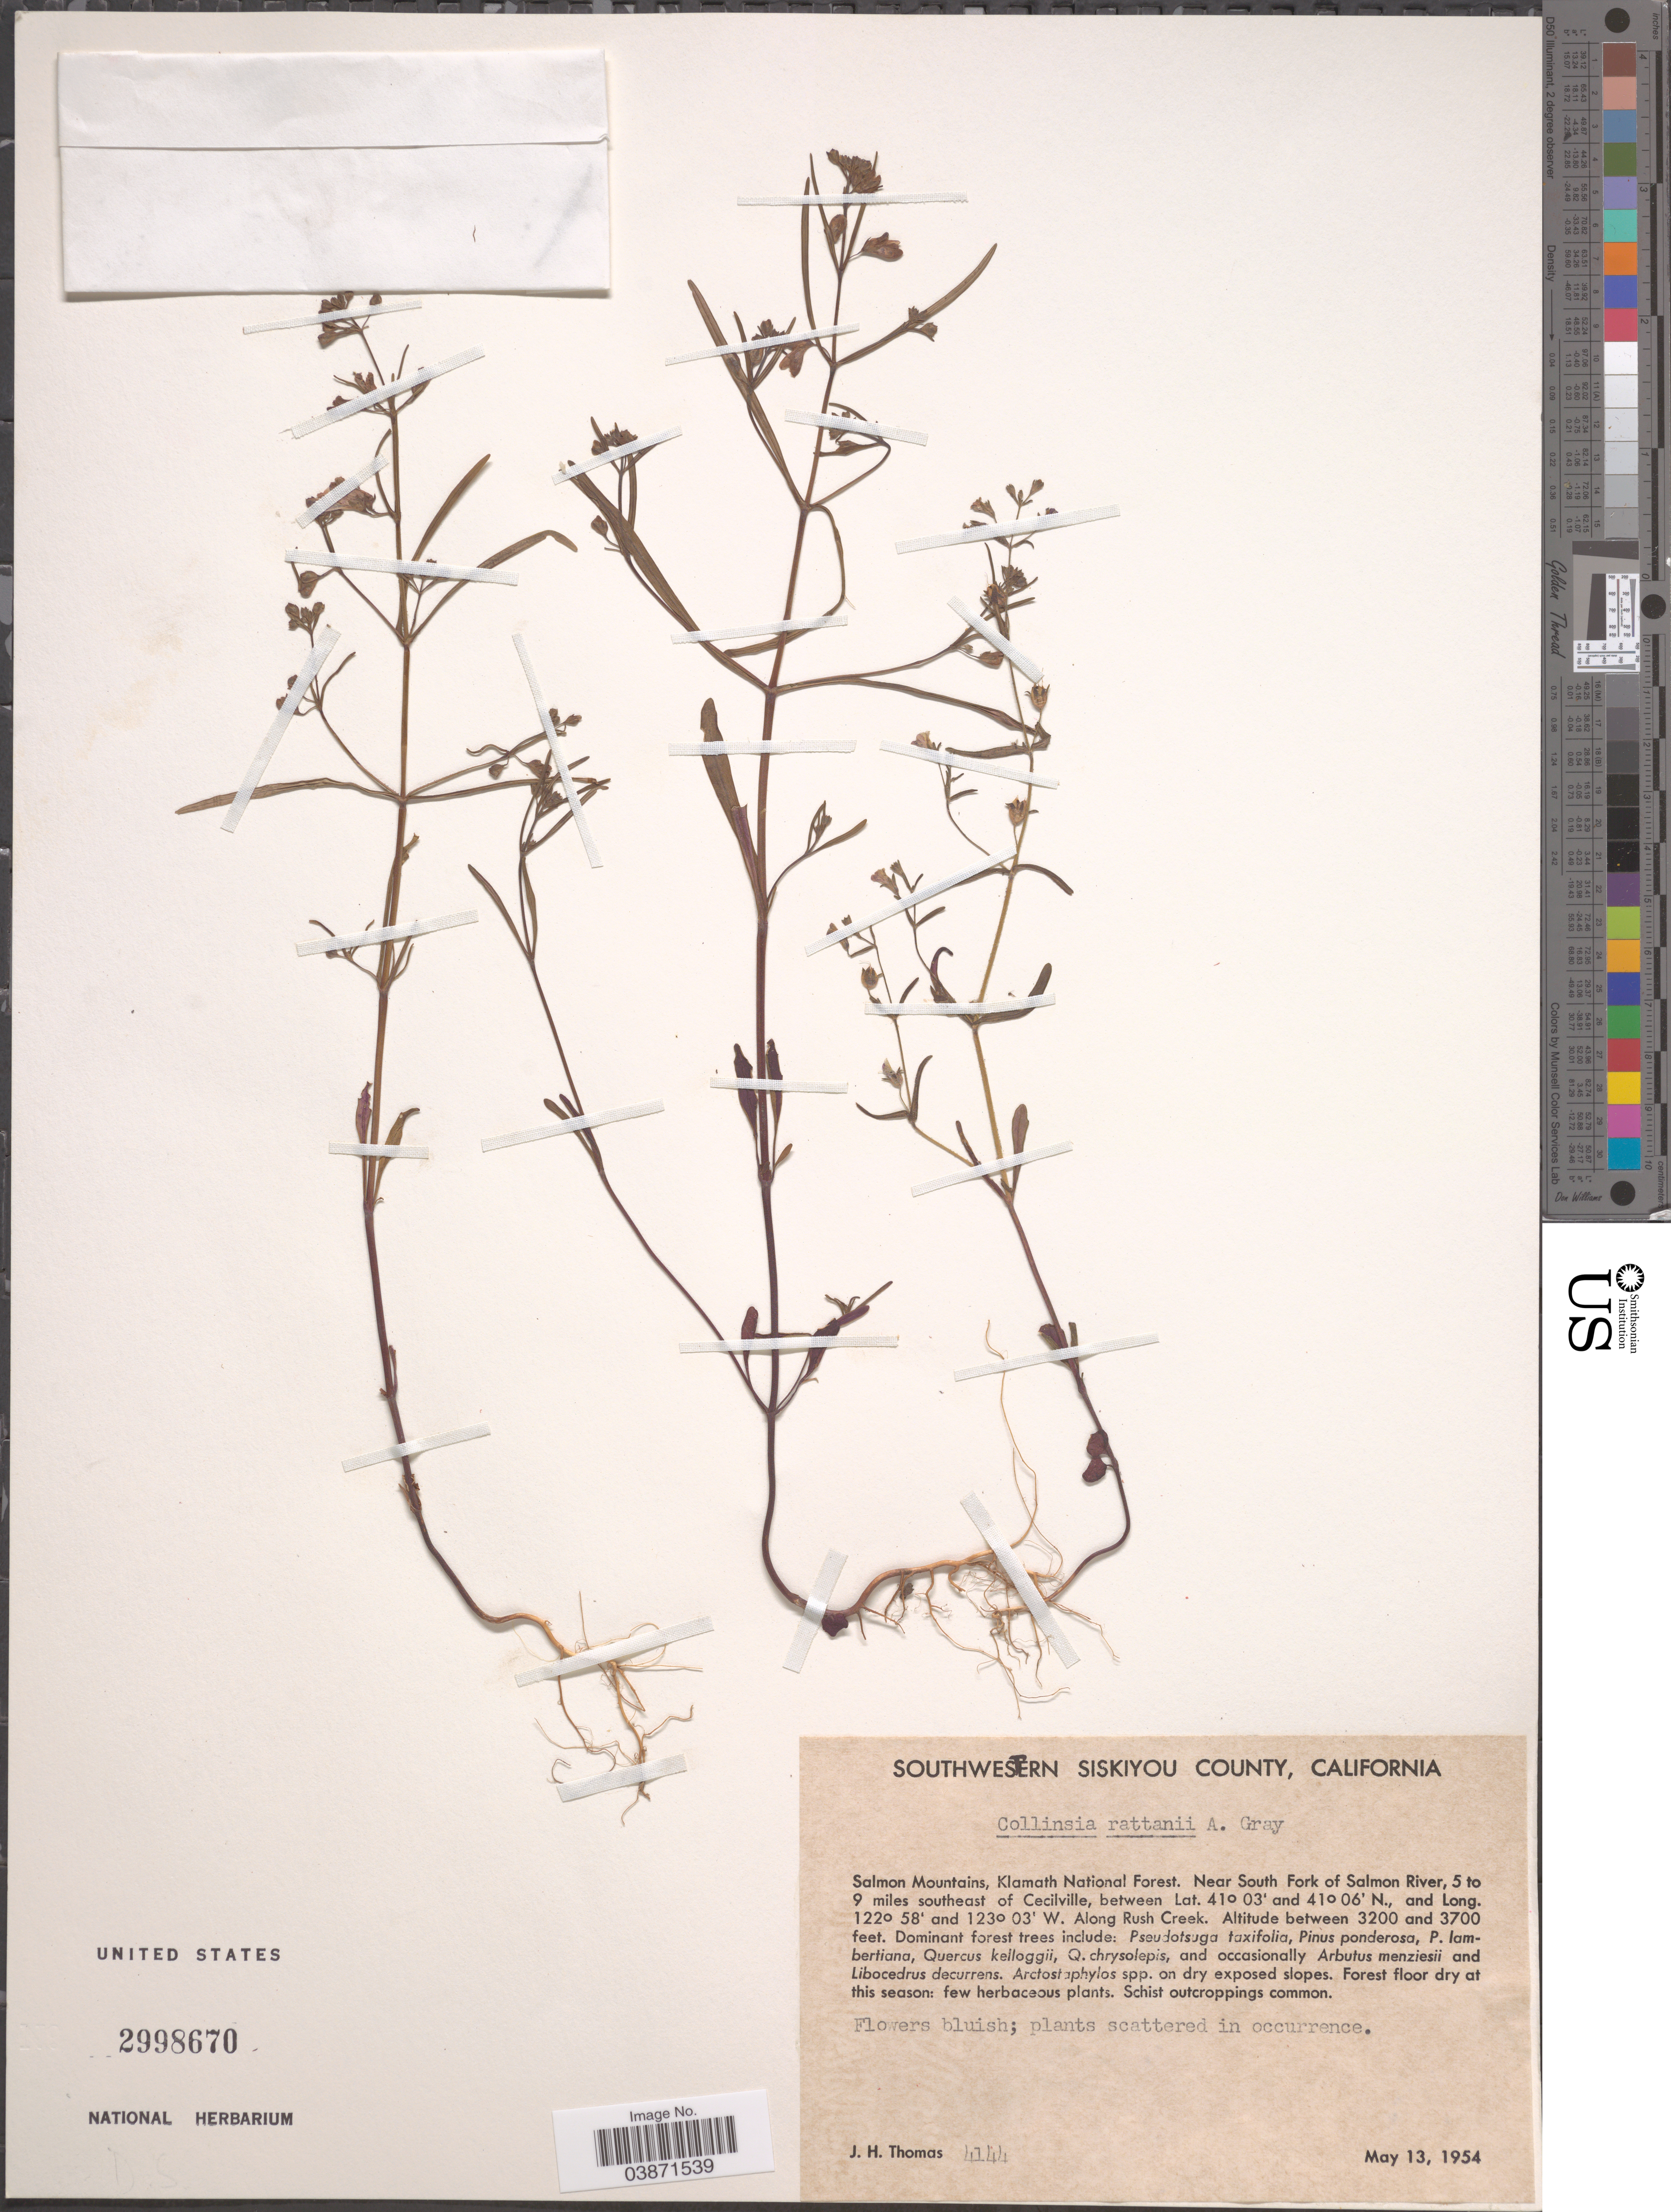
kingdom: Plantae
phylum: Tracheophyta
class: Magnoliopsida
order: Lamiales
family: Plantaginaceae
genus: Collinsia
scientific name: Collinsia rattanii var. typica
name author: Newsom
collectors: J. H. Thomas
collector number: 4144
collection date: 1954-05-13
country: United States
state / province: California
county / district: Siskiyou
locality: Southwestern Siskiyou County. Salmon Mountains, Klamath National Forest. Near South Fork of Salmon River, 5 to 9 miles southeast of Cecilville. Along Rush Creek.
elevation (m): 975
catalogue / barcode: US 2998670